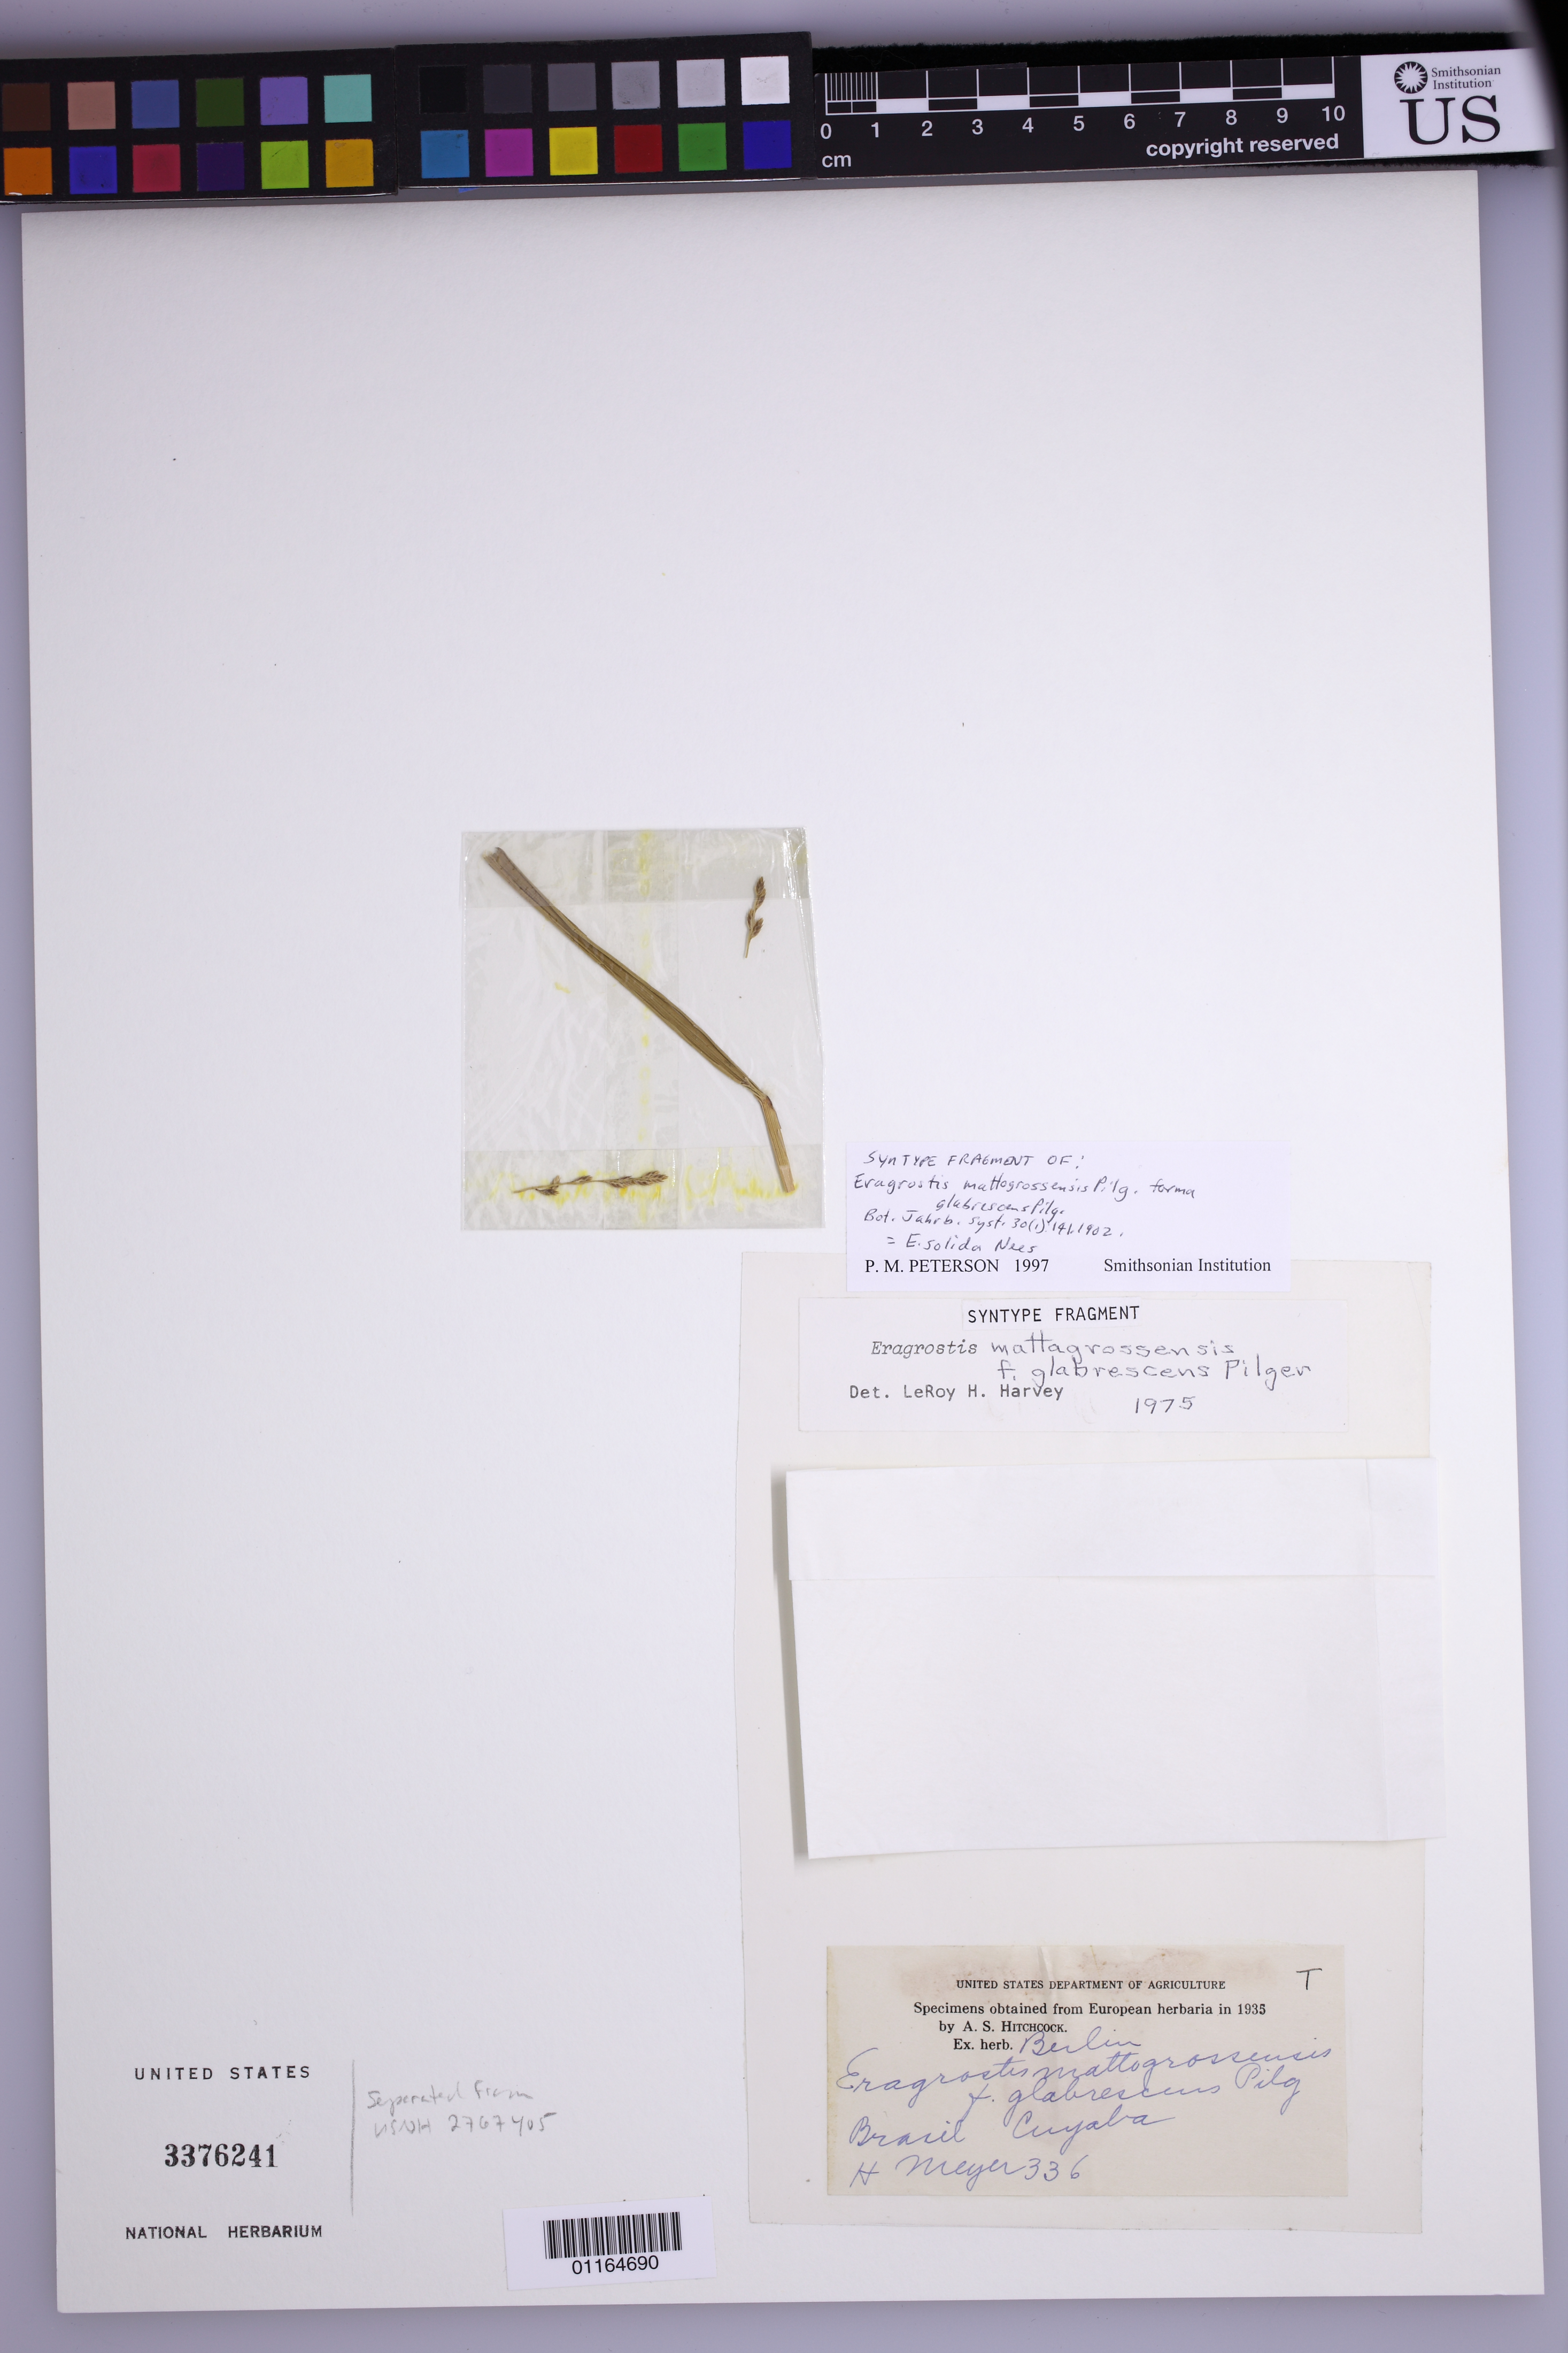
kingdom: Plantae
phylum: Tracheophyta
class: Liliopsida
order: Poales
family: Poaceae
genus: Eragrostis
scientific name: Eragrostis mattogrossensis f. glabrescens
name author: Pilg.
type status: Syntype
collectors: H. Meyer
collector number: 336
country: Brazil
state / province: Mato Grosso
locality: Cuyaba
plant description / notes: Fragmentary material of type specimen ex herb. Berlin.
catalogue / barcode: US 3376241